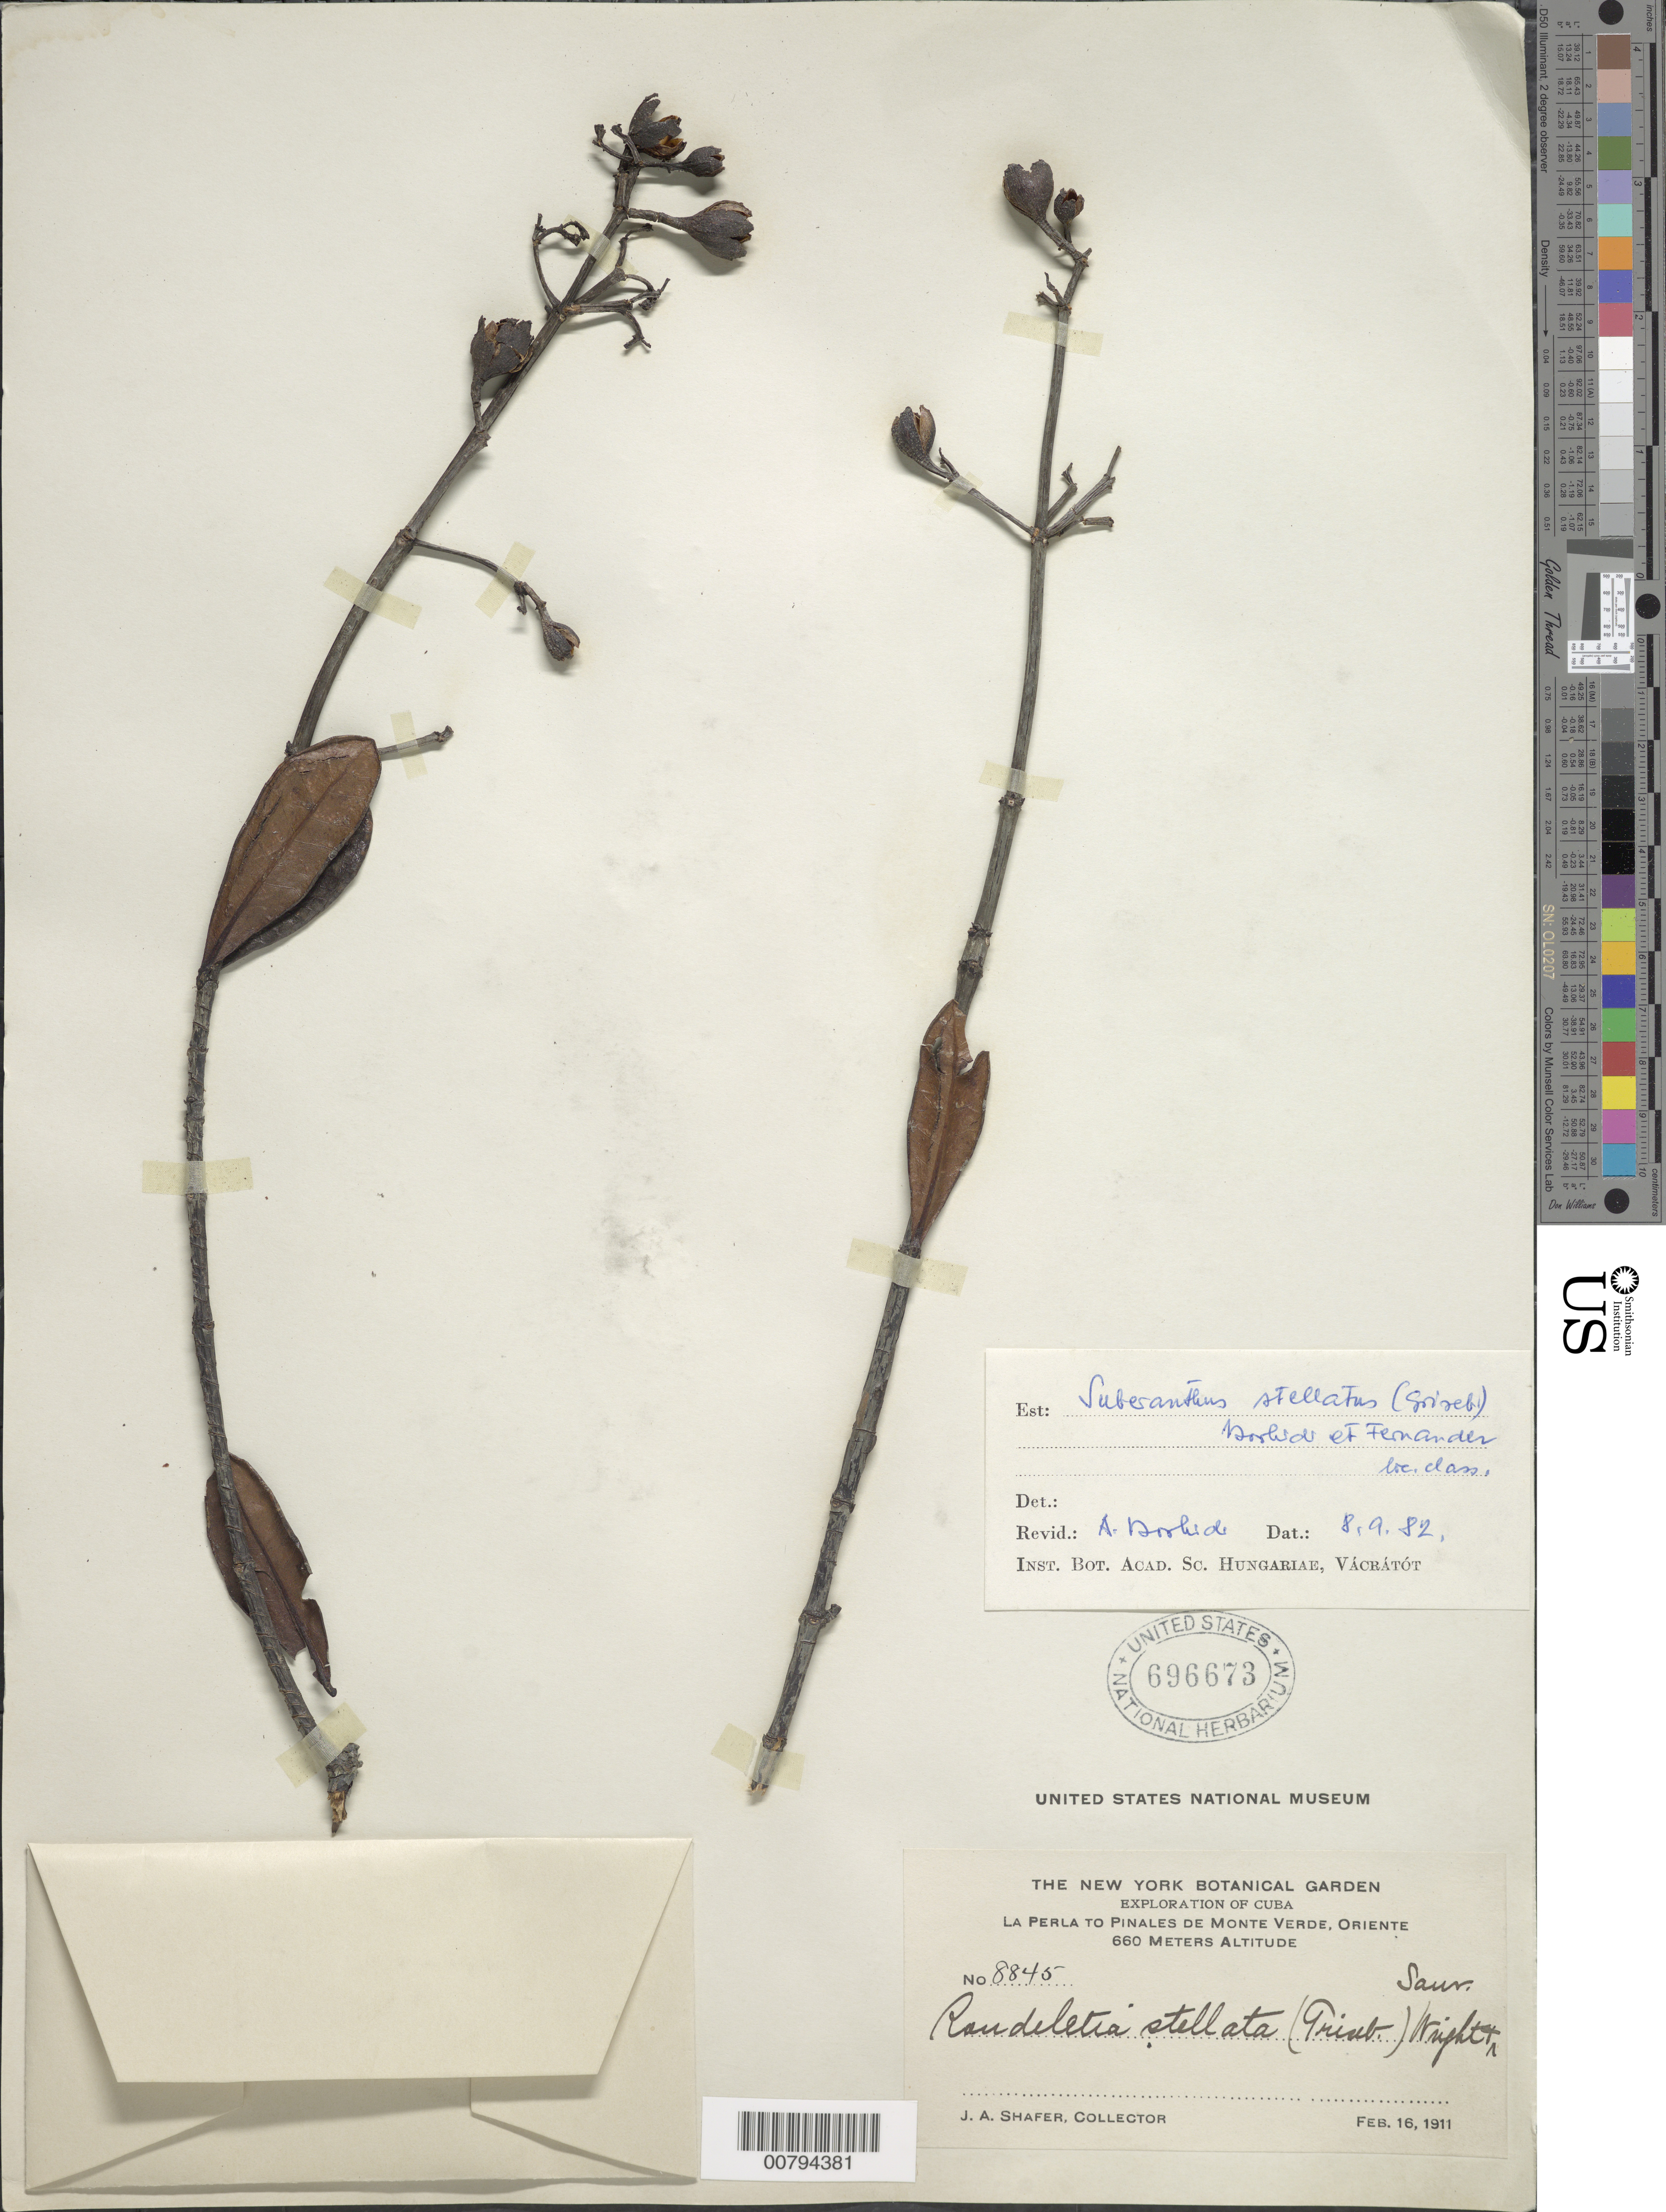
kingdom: Plantae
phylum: Tracheophyta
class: Magnoliopsida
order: Gentianales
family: Rubiaceae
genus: Suberanthus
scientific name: Suberanthus stellatus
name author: (Griseb.) Borhidi & Fernández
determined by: Borhidi, Attila L.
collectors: J. A. Shafer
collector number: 8845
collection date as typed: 16 Feb 1911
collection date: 1911-02-16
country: Cuba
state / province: Oriente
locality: La Perla to Pinales de Monte Verde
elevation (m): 660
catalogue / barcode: US 696673